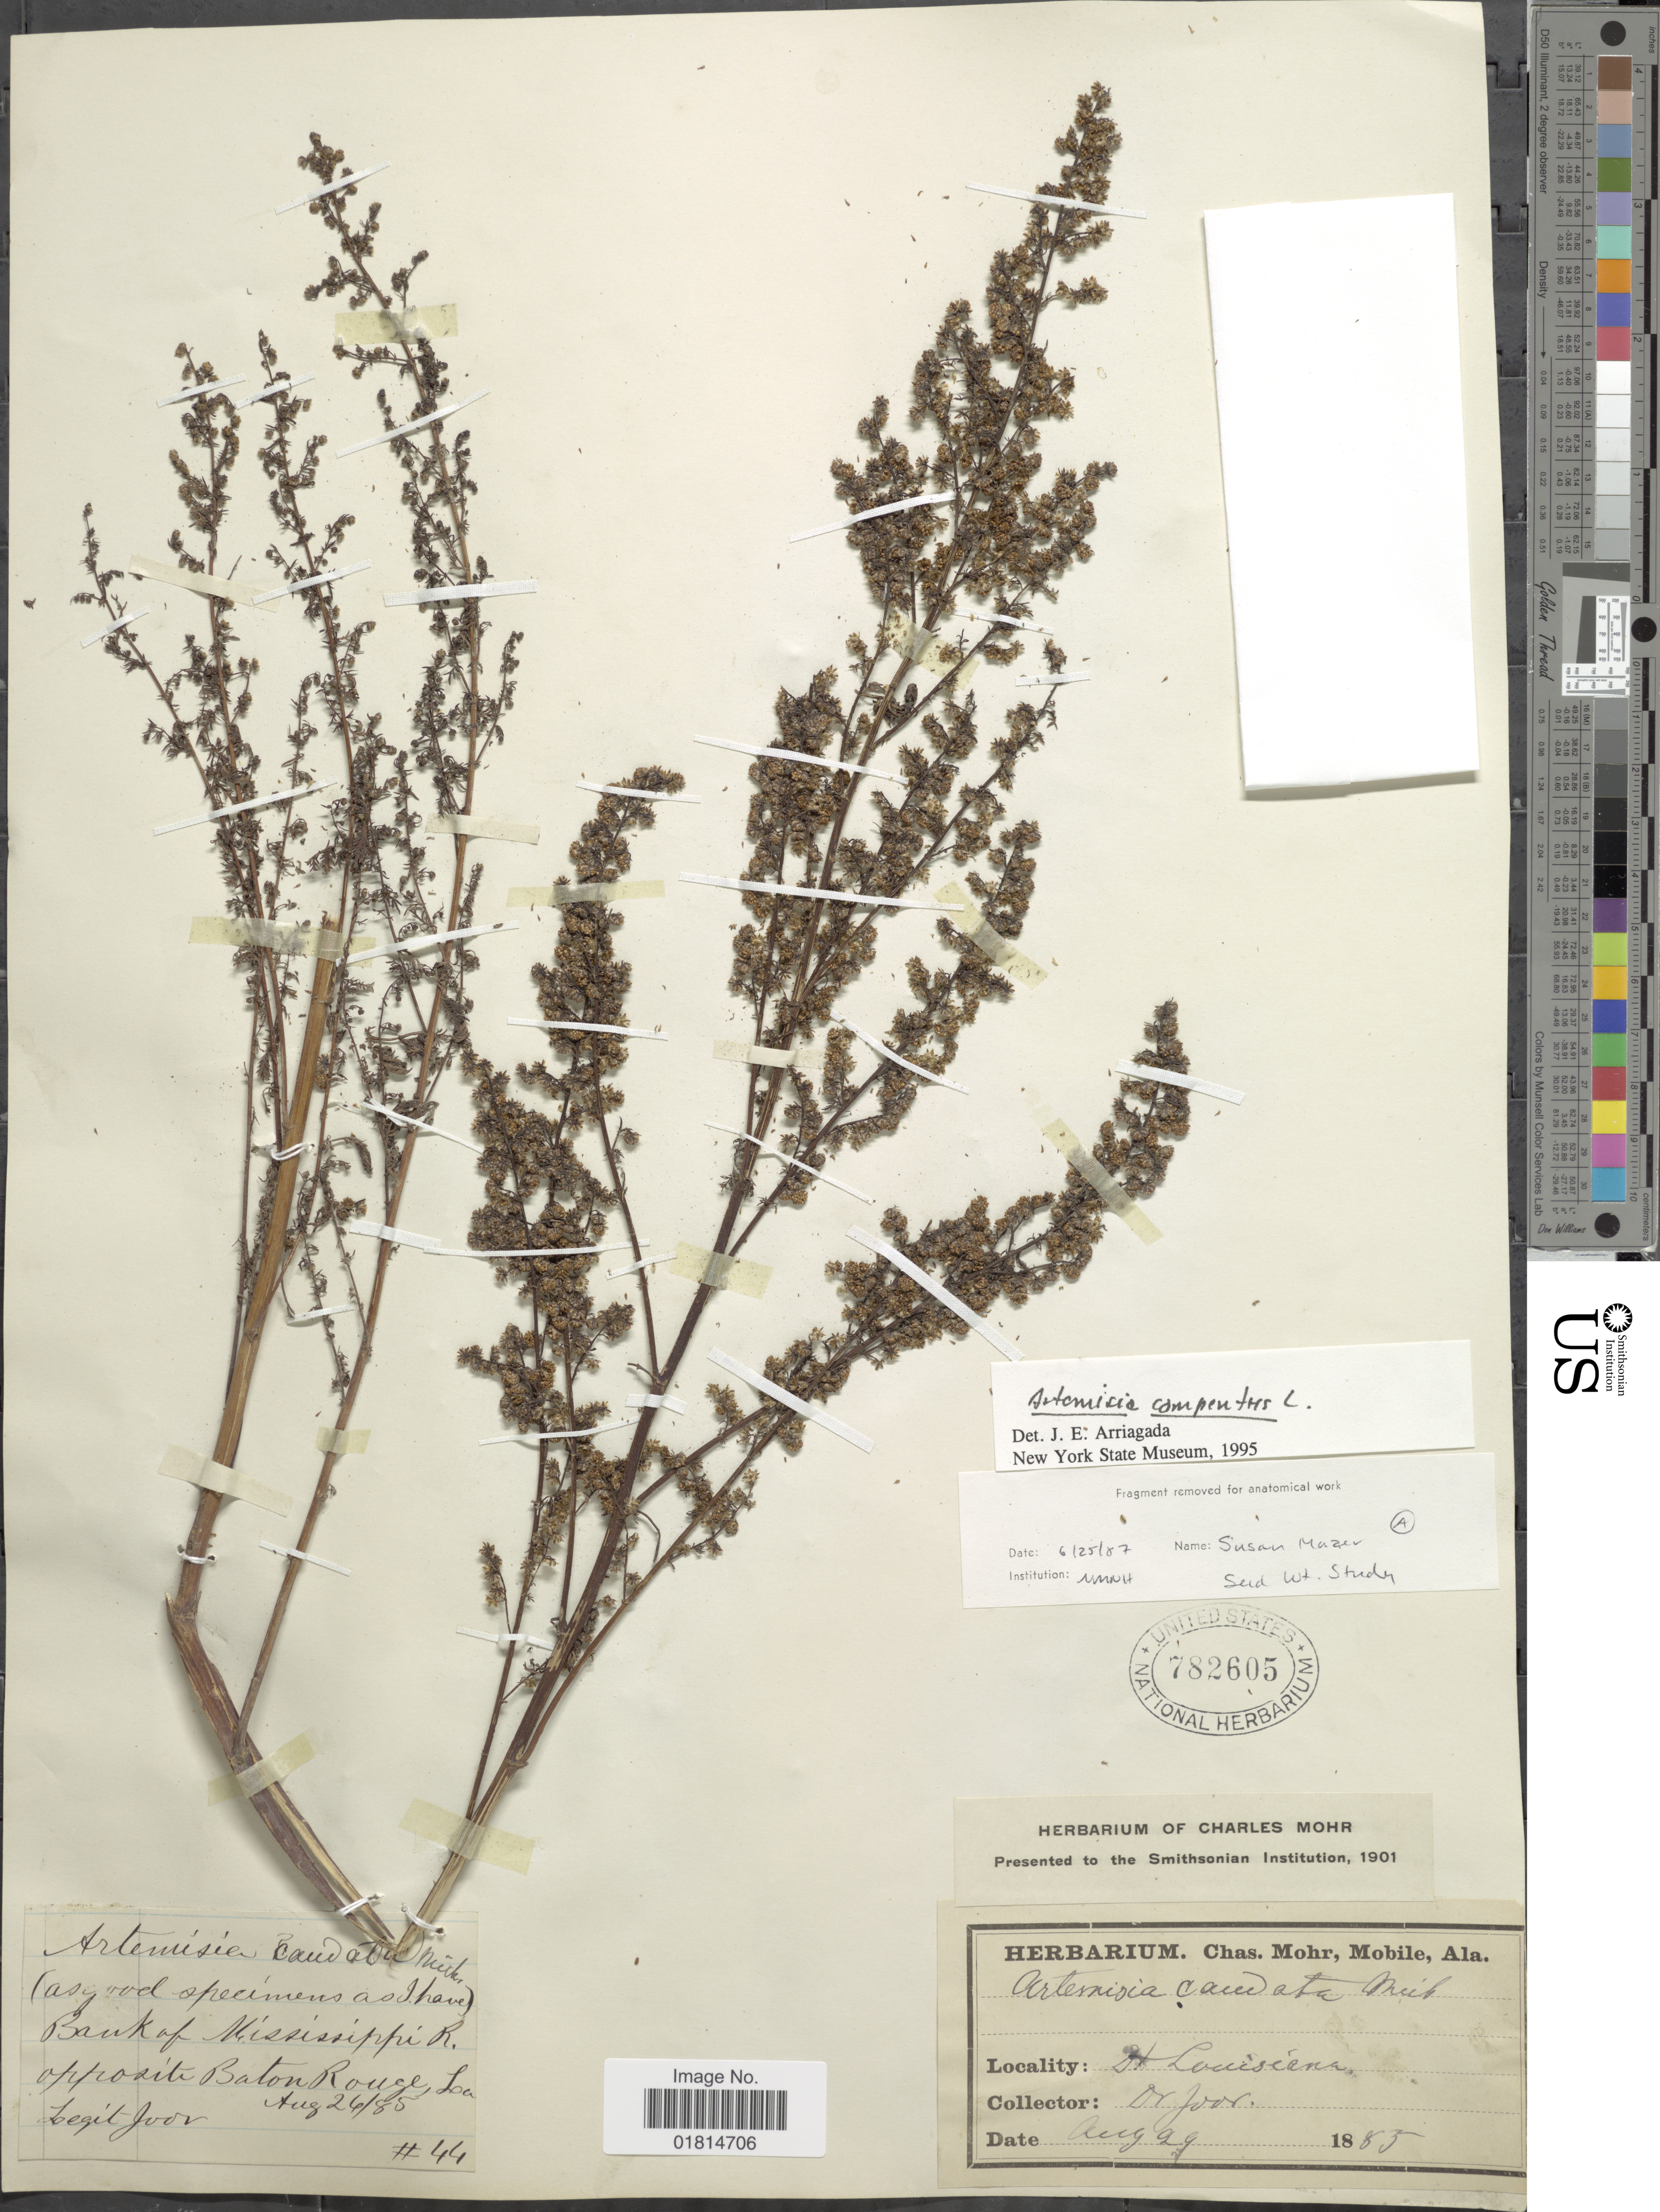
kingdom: Plantae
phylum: Tracheophyta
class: Magnoliopsida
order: Asterales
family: Asteraceae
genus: Artemisia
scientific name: Artemisia campestris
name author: L.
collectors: -. Joor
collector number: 44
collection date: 1885-08-29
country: United States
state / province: Louisiana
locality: Bank of Mississippi R. opposite Baton Rouge, La.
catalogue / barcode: US 782605